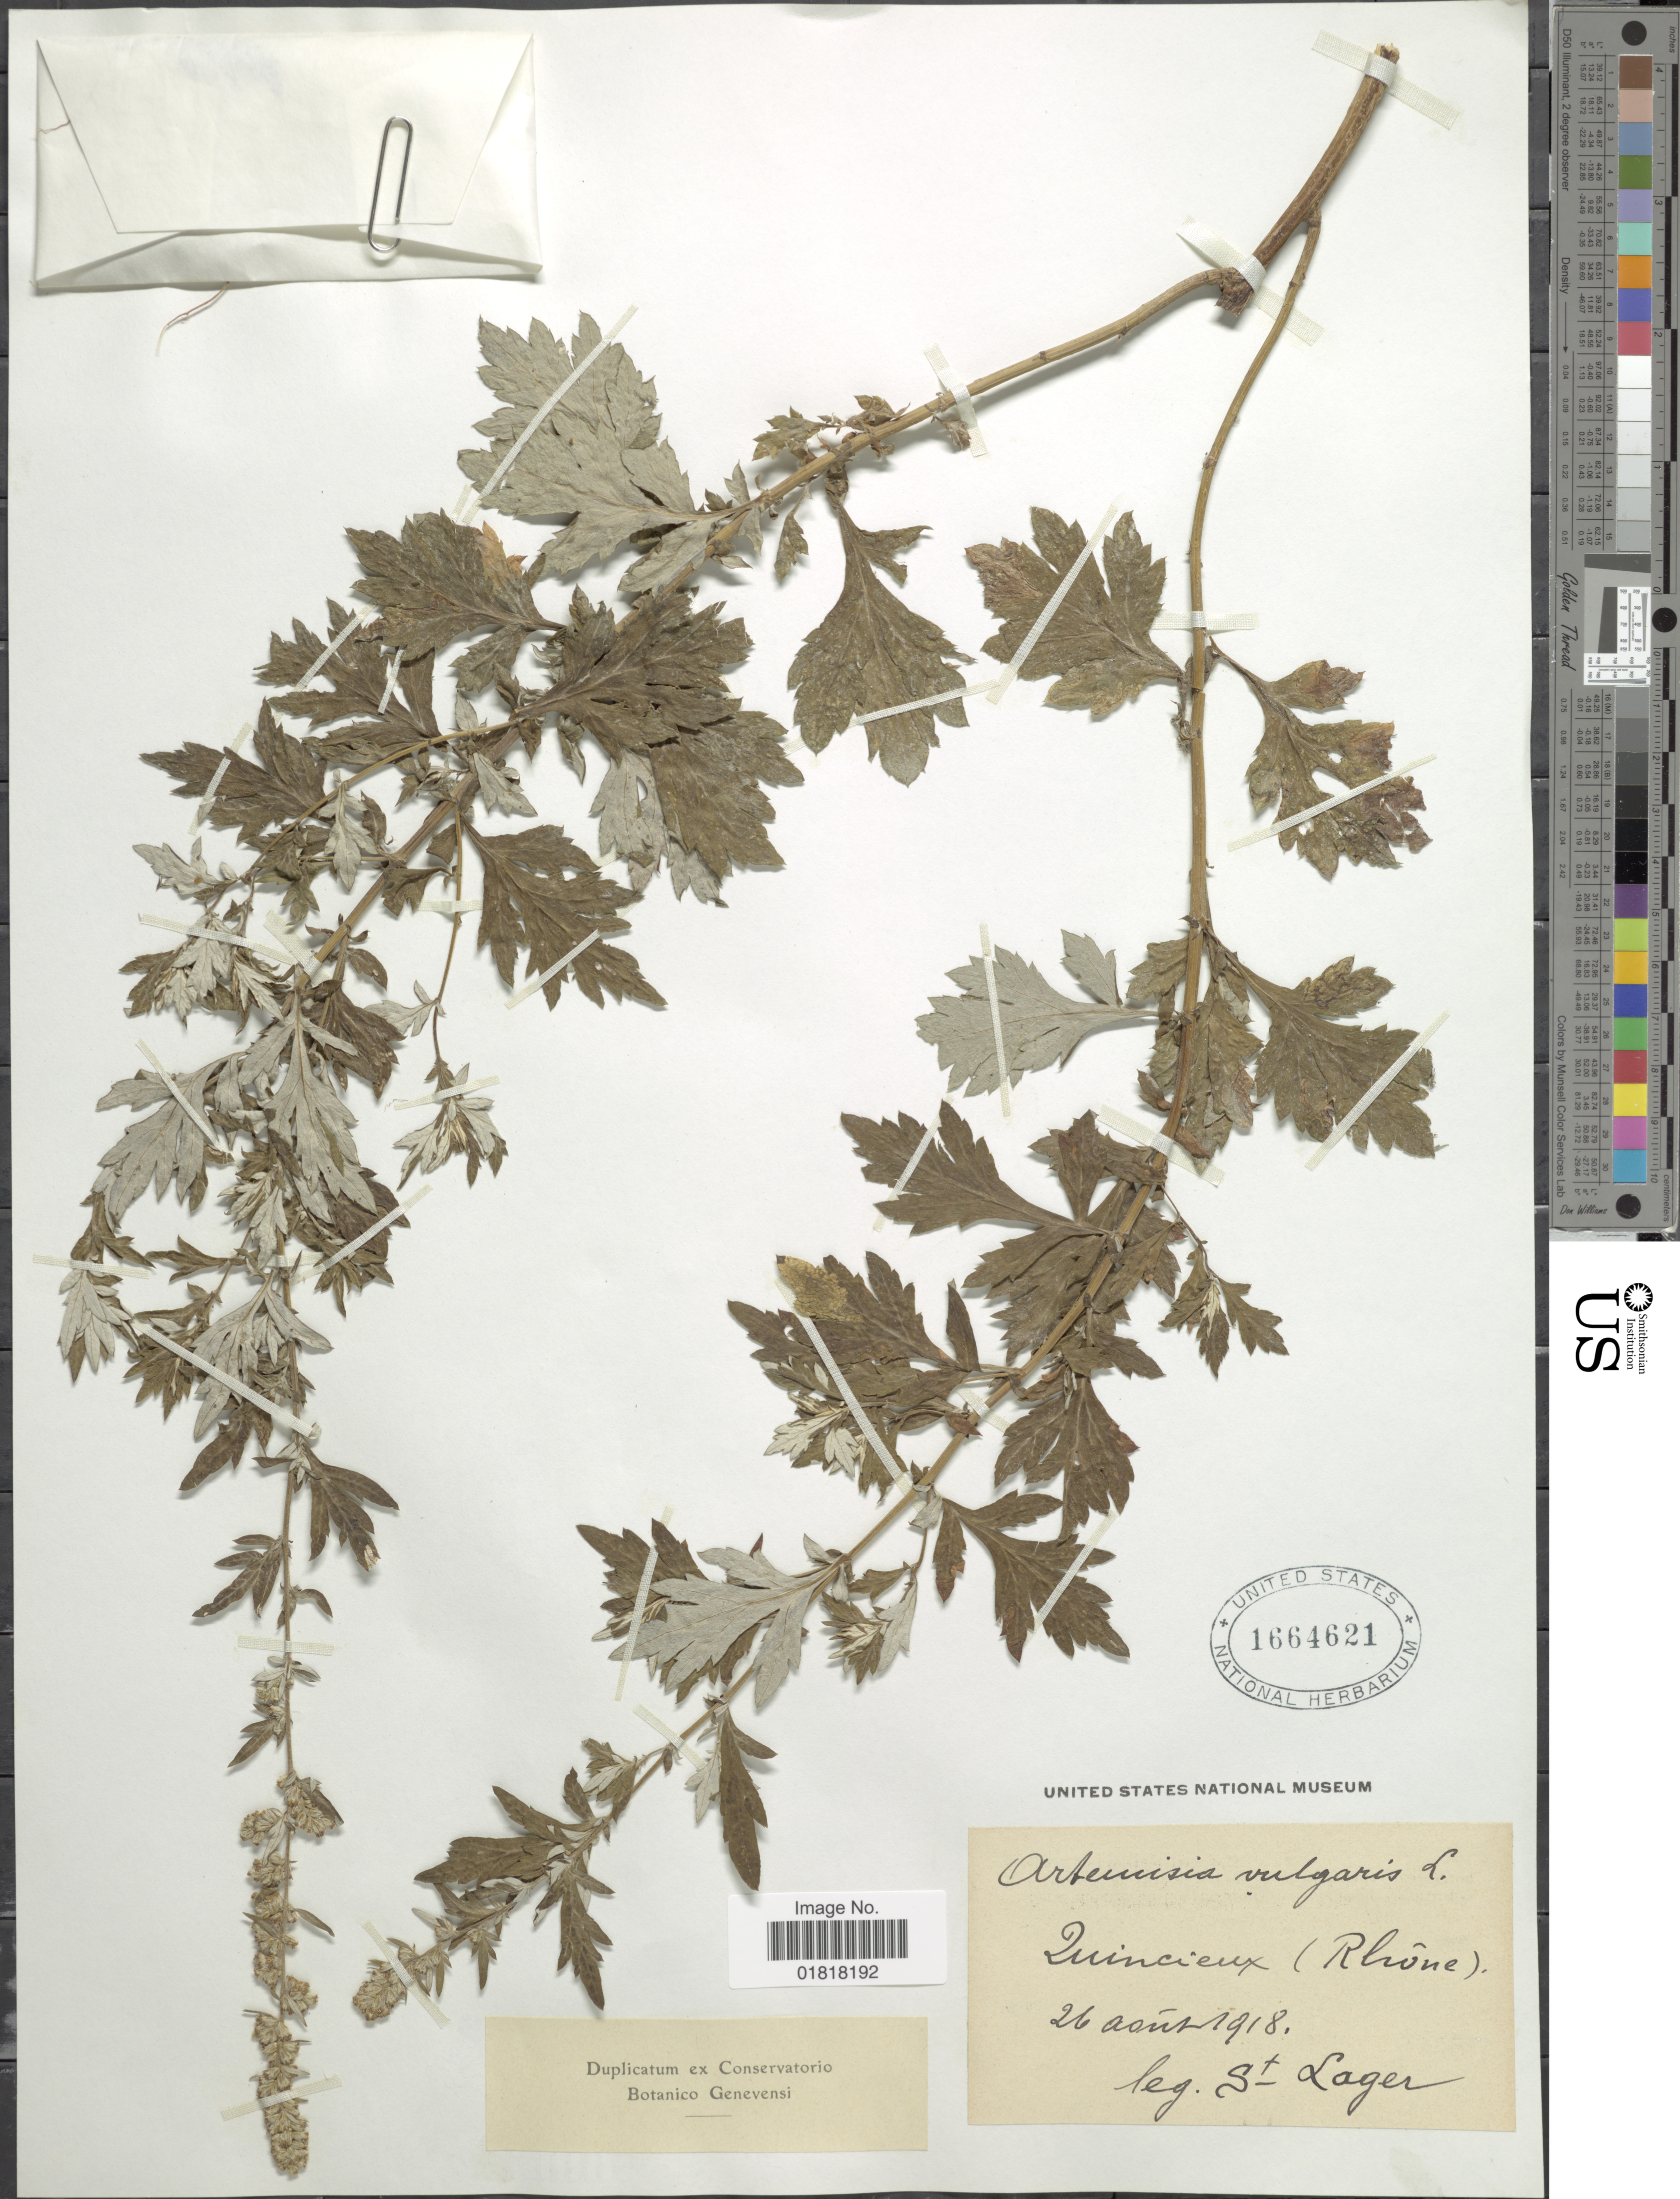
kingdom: Plantae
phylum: Tracheophyta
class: Magnoliopsida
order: Asterales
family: Asteraceae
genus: Artemisia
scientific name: Artemisia vulgaris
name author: L.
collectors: -. St. Lager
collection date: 1918-08-26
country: France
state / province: Auvergne-Rhône-Alpes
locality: Zuincieux (Rhône)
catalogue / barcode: US 1664621